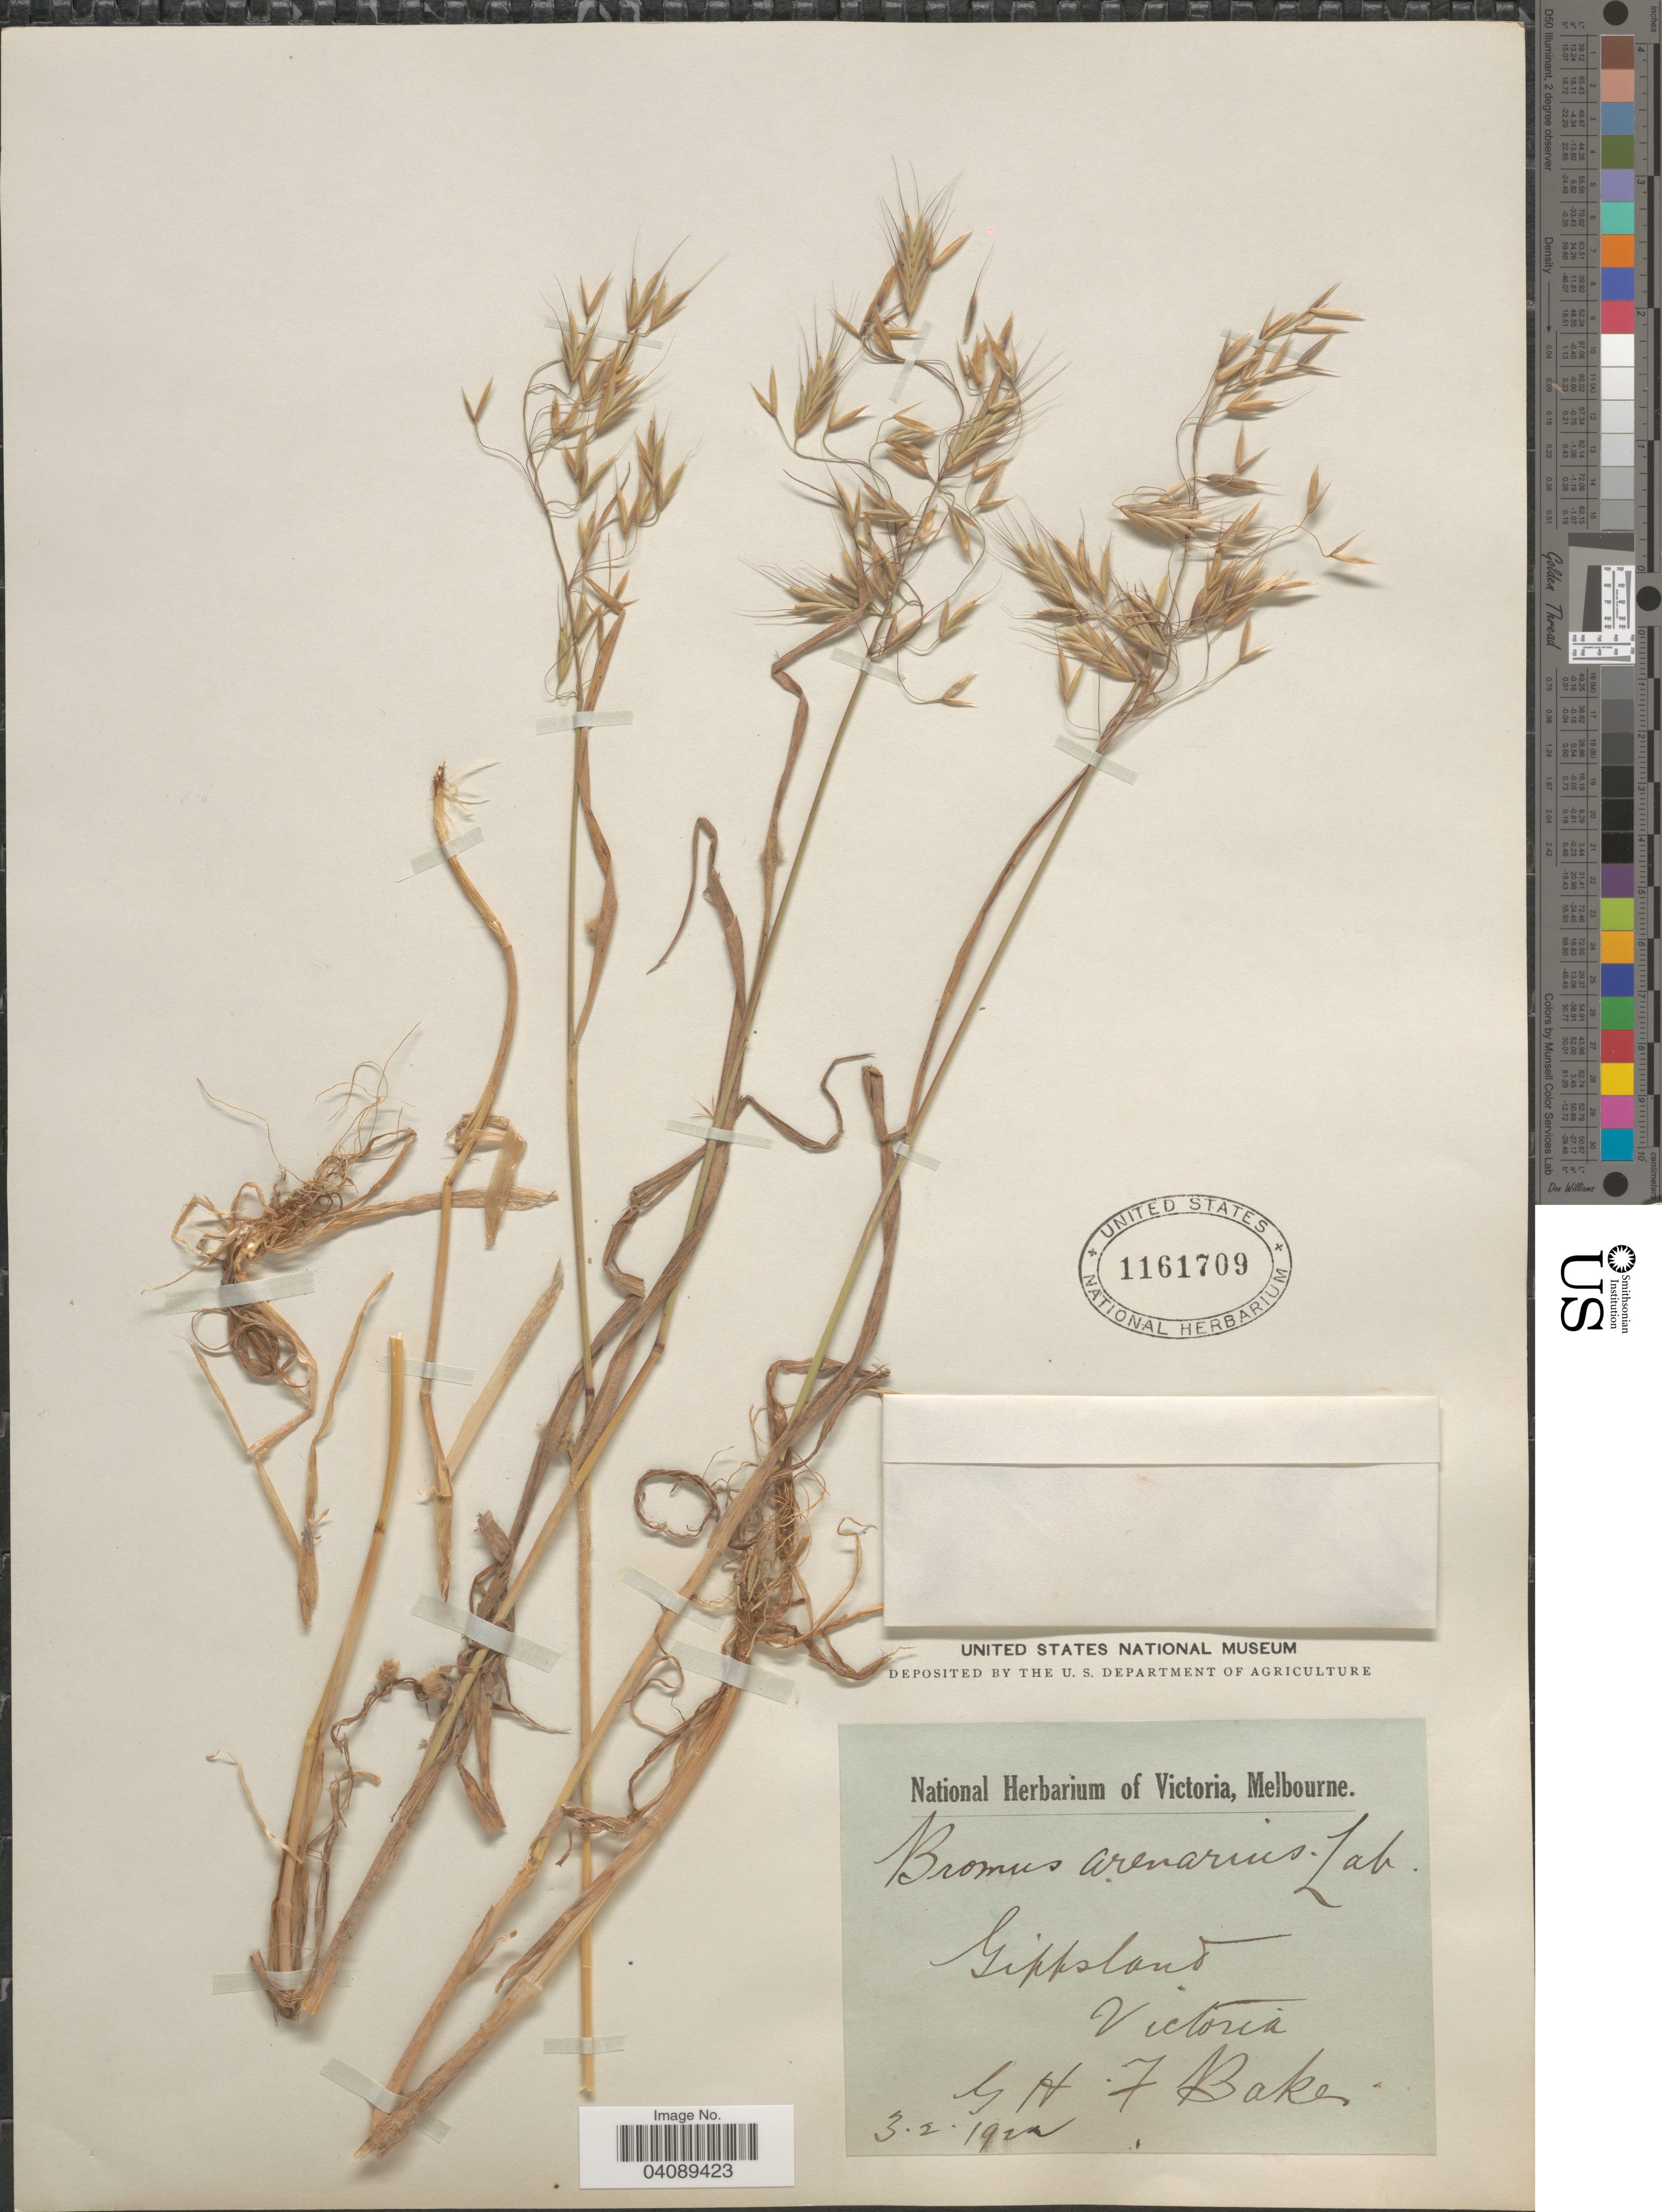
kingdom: Plantae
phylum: Tracheophyta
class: Liliopsida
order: Poales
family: Poaceae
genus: Bromus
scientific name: Bromus arenarius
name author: Labill.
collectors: G. Baker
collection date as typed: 3.2.192!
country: Australia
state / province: Victoria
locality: Gippsland. Victoria.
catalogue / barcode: US 1161709